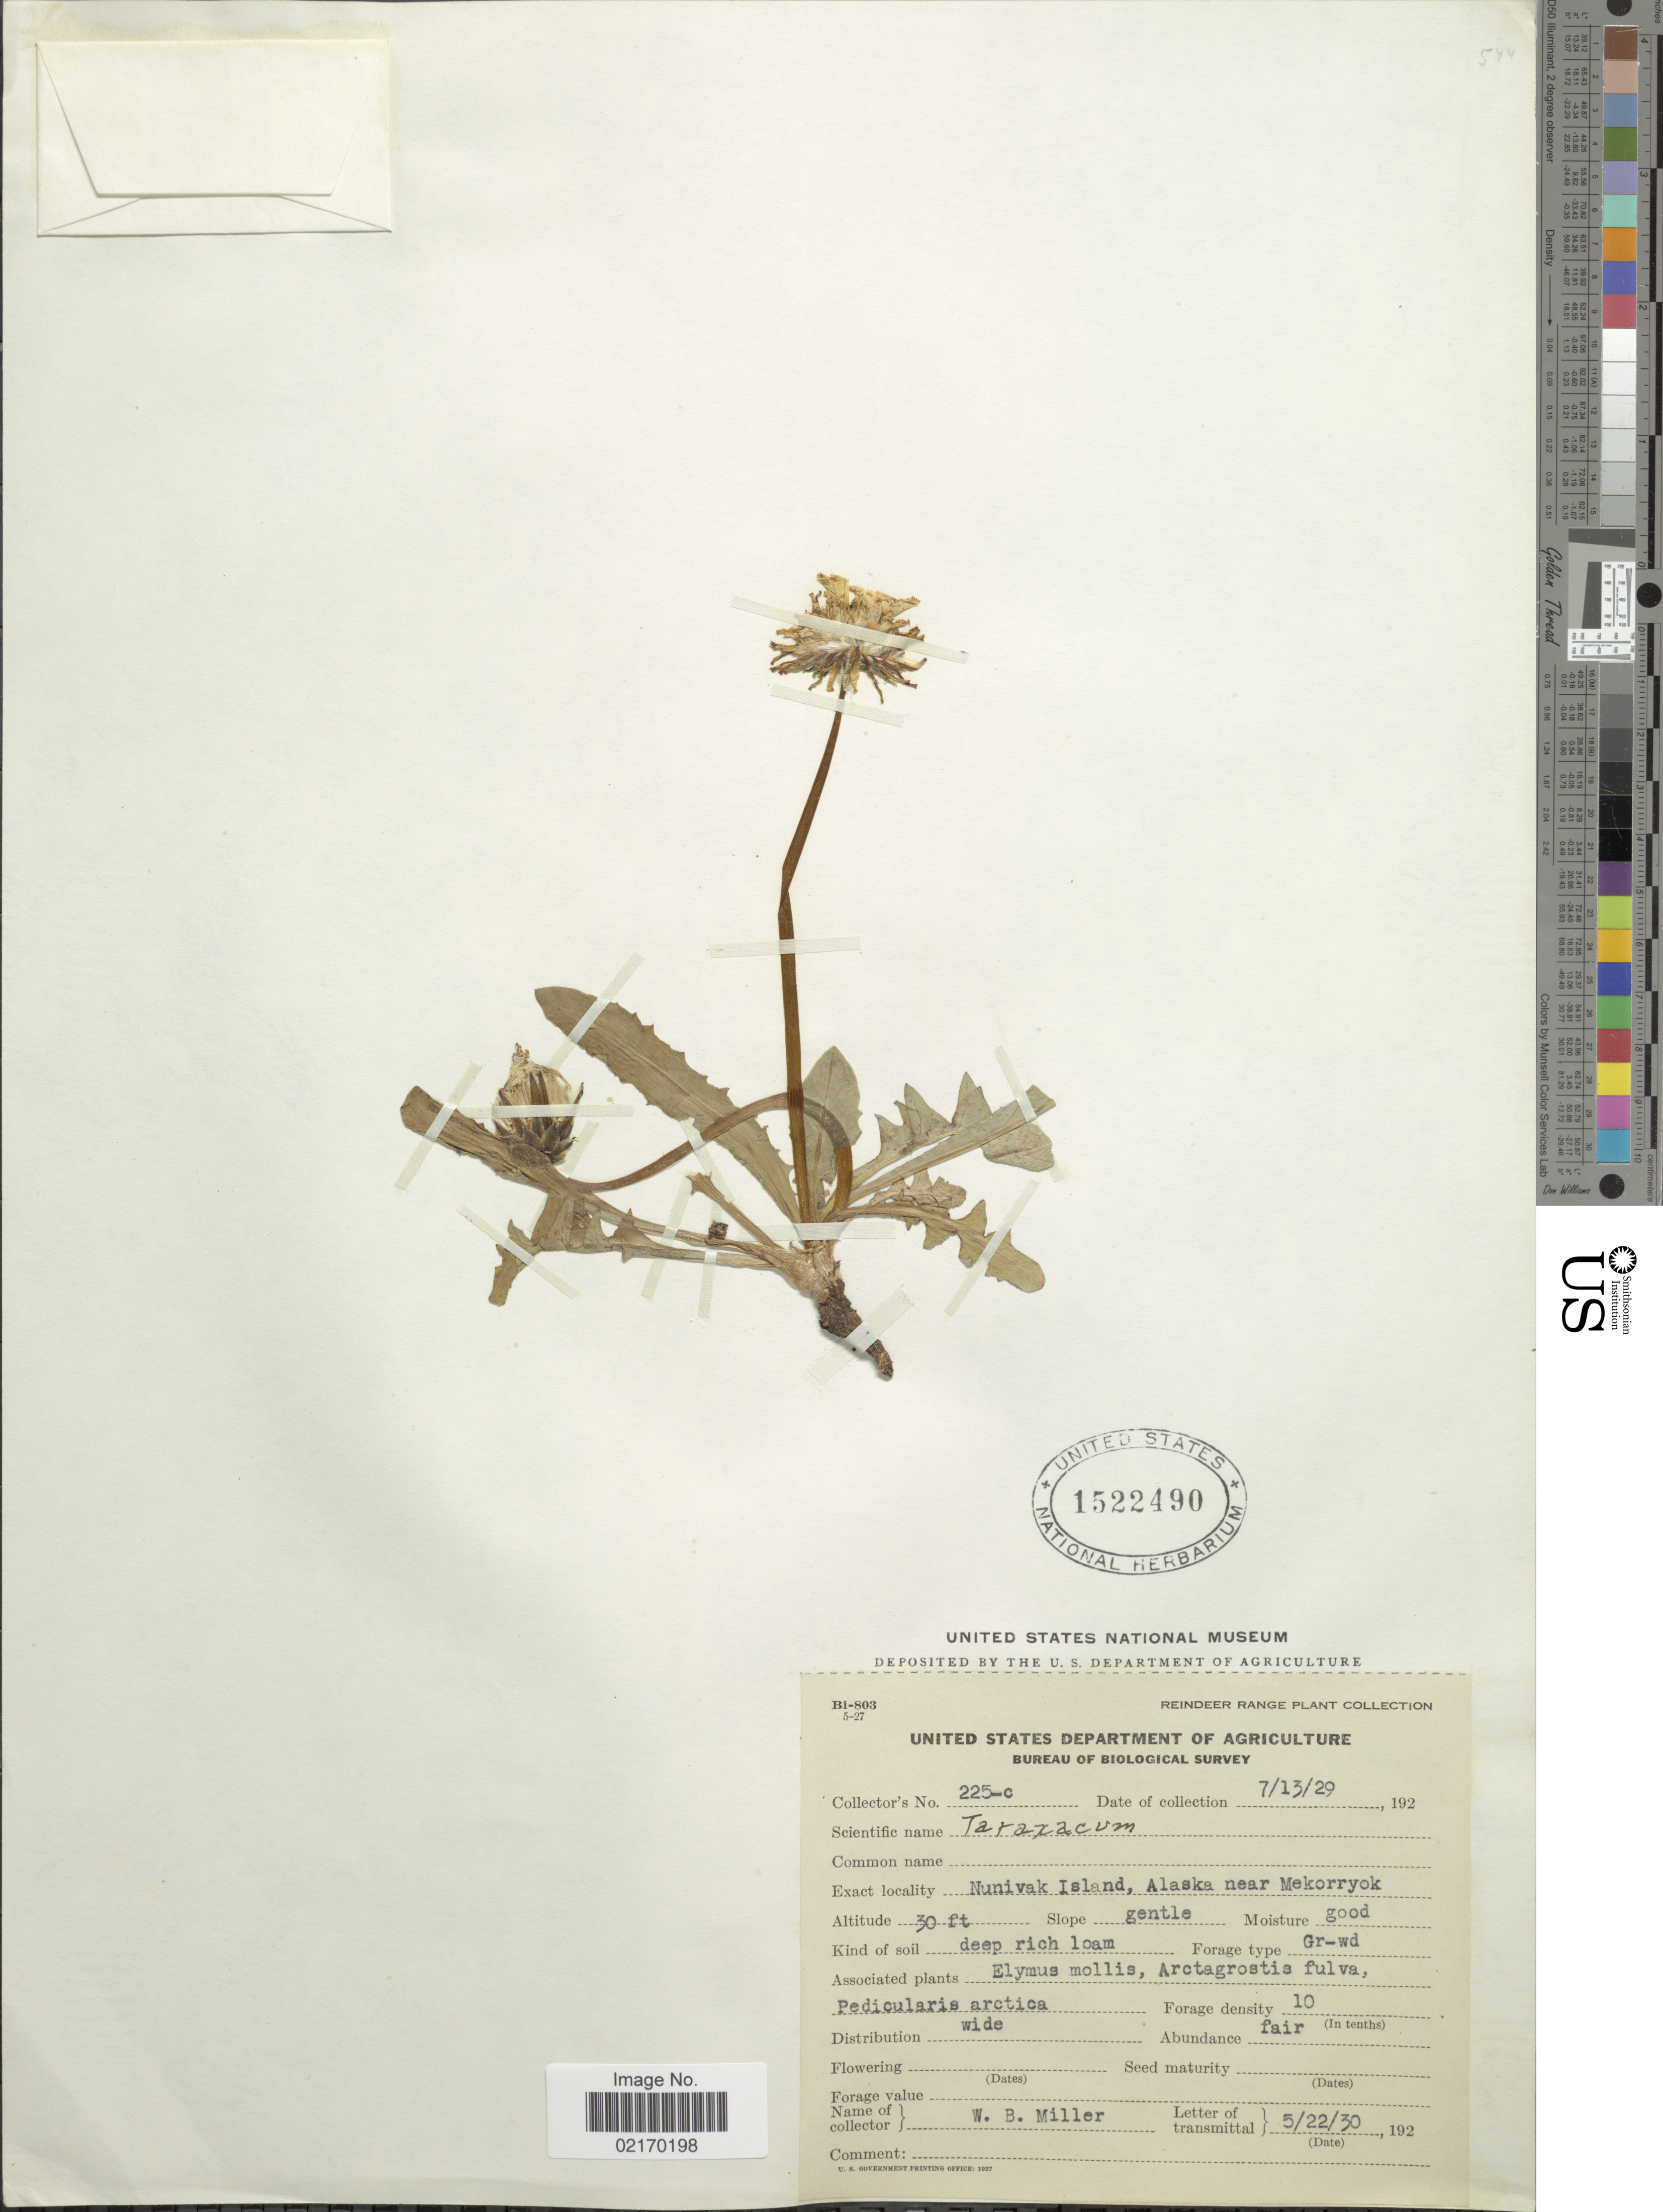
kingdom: Plantae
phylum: Tracheophyta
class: Magnoliopsida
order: Asterales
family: Asteraceae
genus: Taraxacum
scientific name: Taraxacum sp.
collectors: W. Miller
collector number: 225-c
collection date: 1929-07-13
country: United States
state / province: Alaska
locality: Nunivak Island, Alaska near Mekorryok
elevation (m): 9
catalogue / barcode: US 1522490